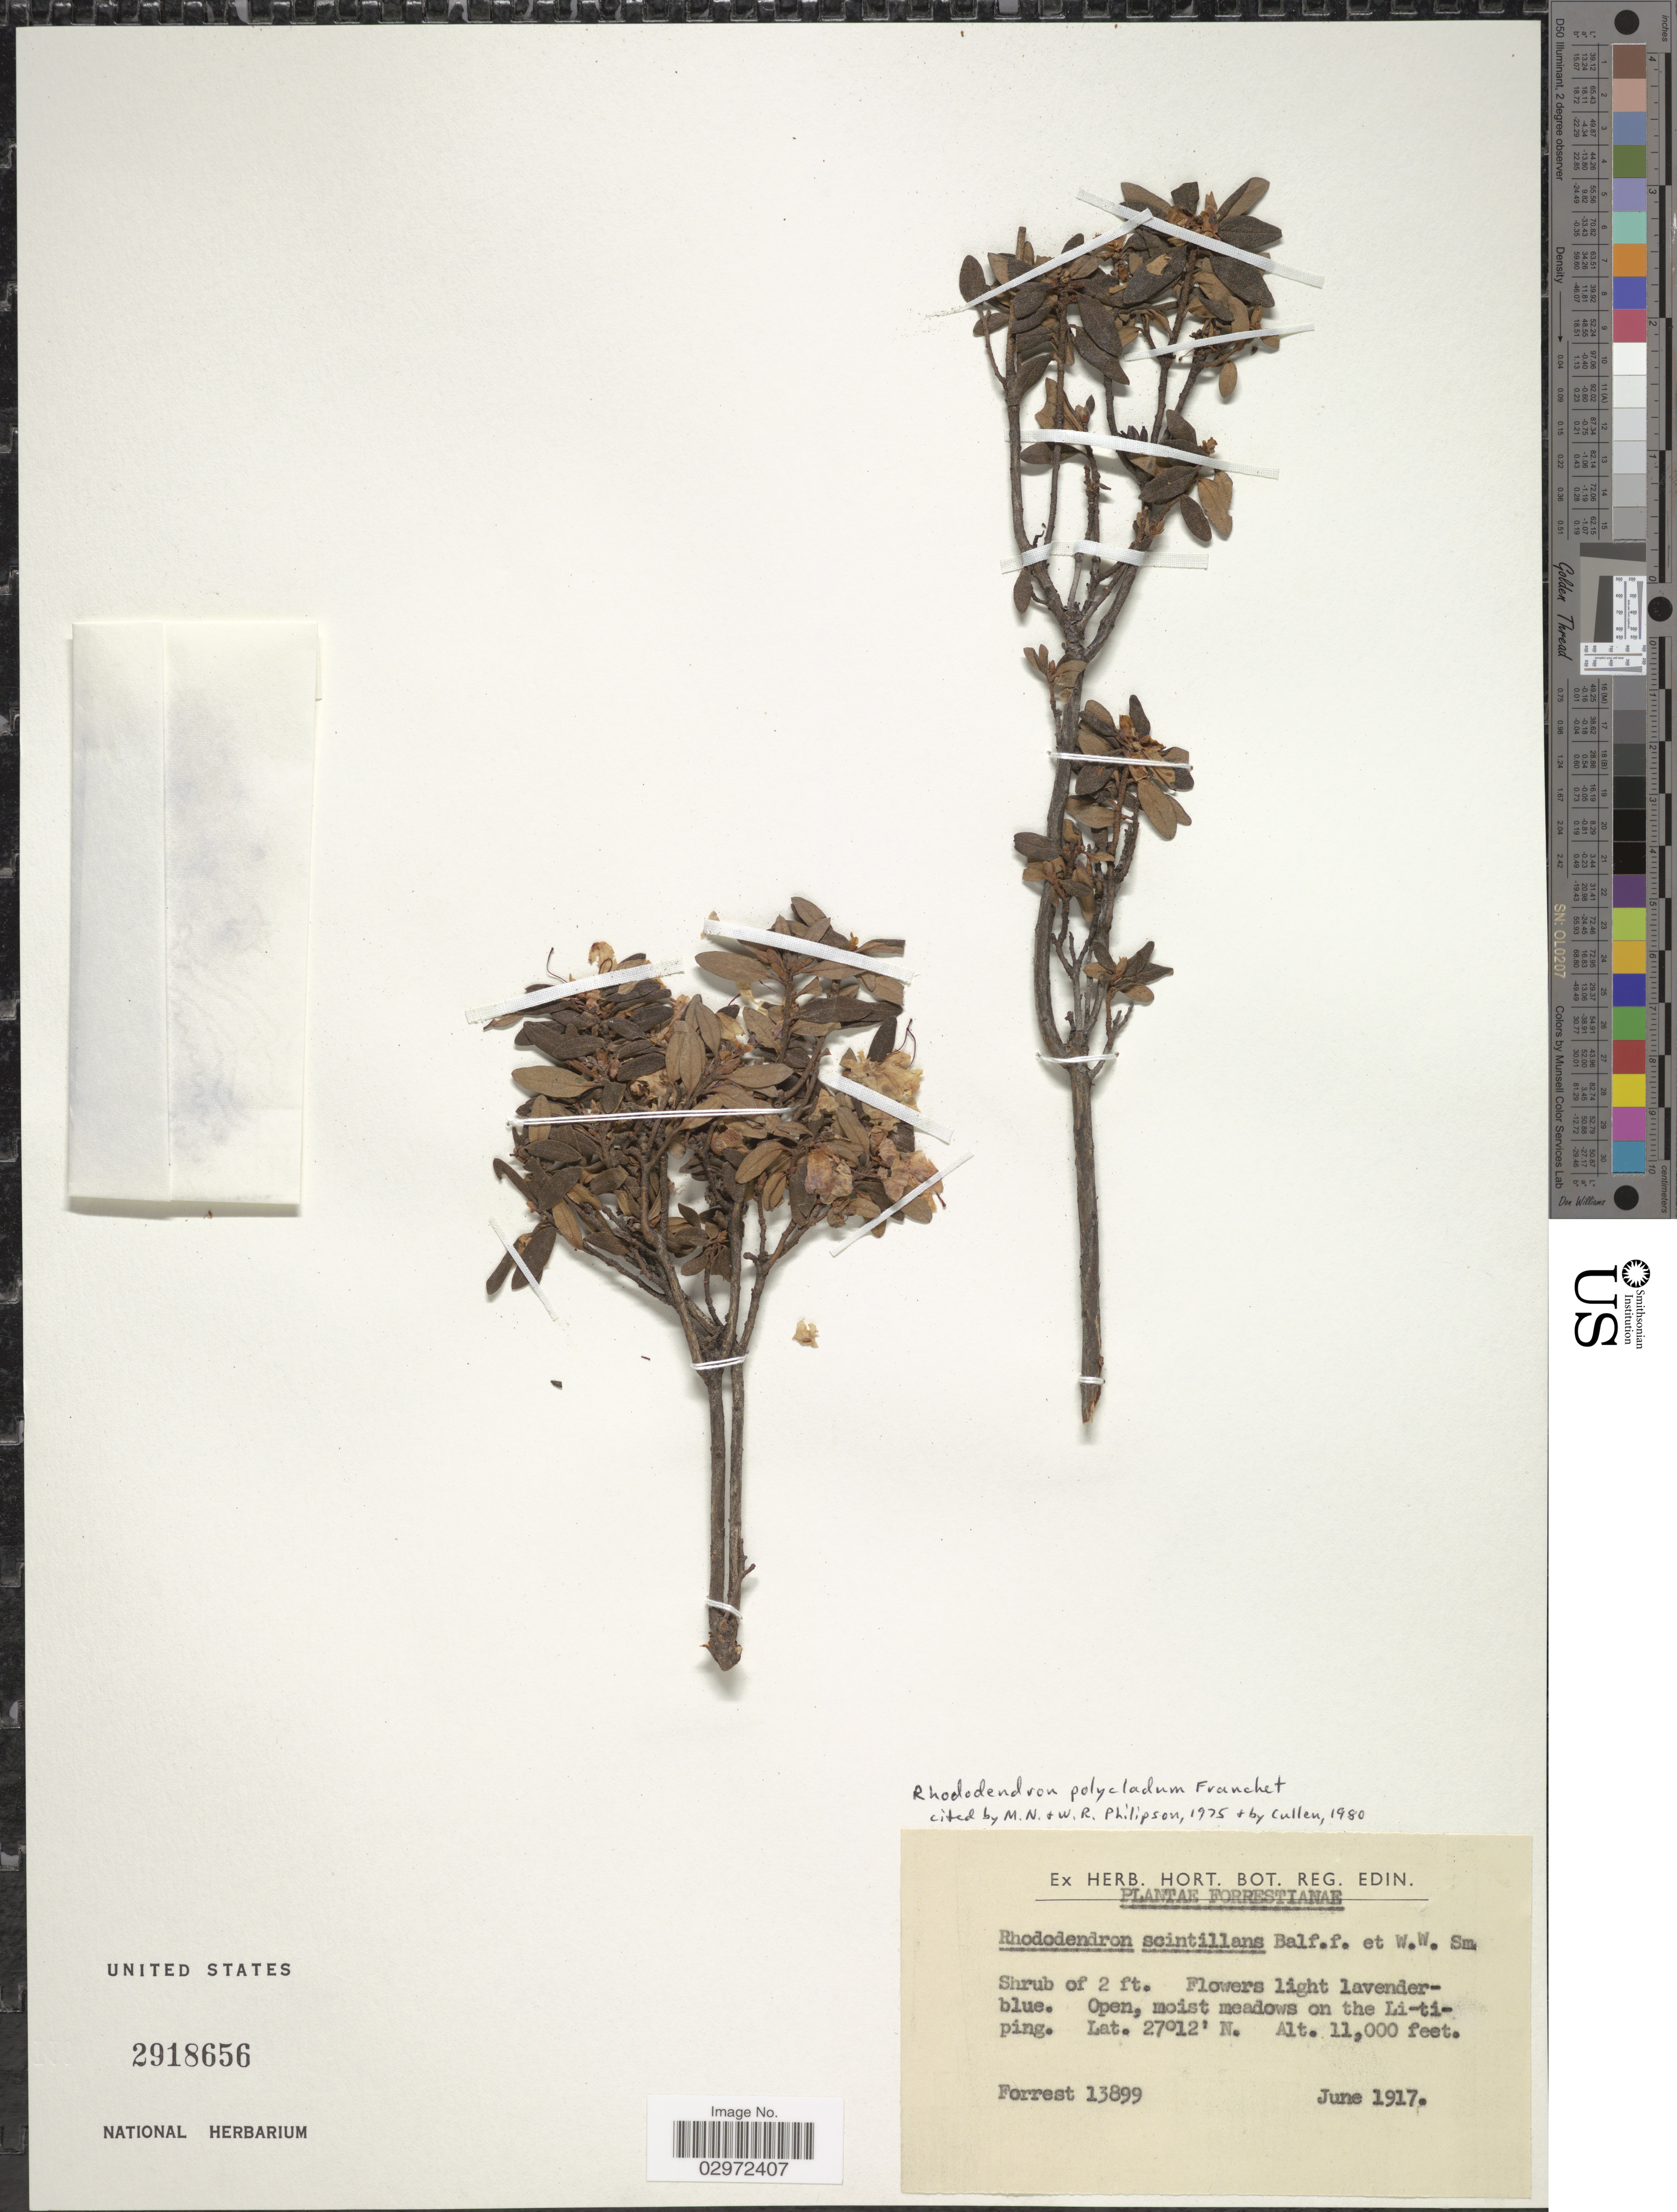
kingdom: Plantae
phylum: Tracheophyta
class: Magnoliopsida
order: Ericales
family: Ericaceae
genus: Rhododendron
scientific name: Rhododendron polycladum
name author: Franch.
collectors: -. Forrest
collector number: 13899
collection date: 1917-06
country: China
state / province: Yunnan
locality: Open, moist meadows on the Li-ti-ping.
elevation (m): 3353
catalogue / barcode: US 2918656